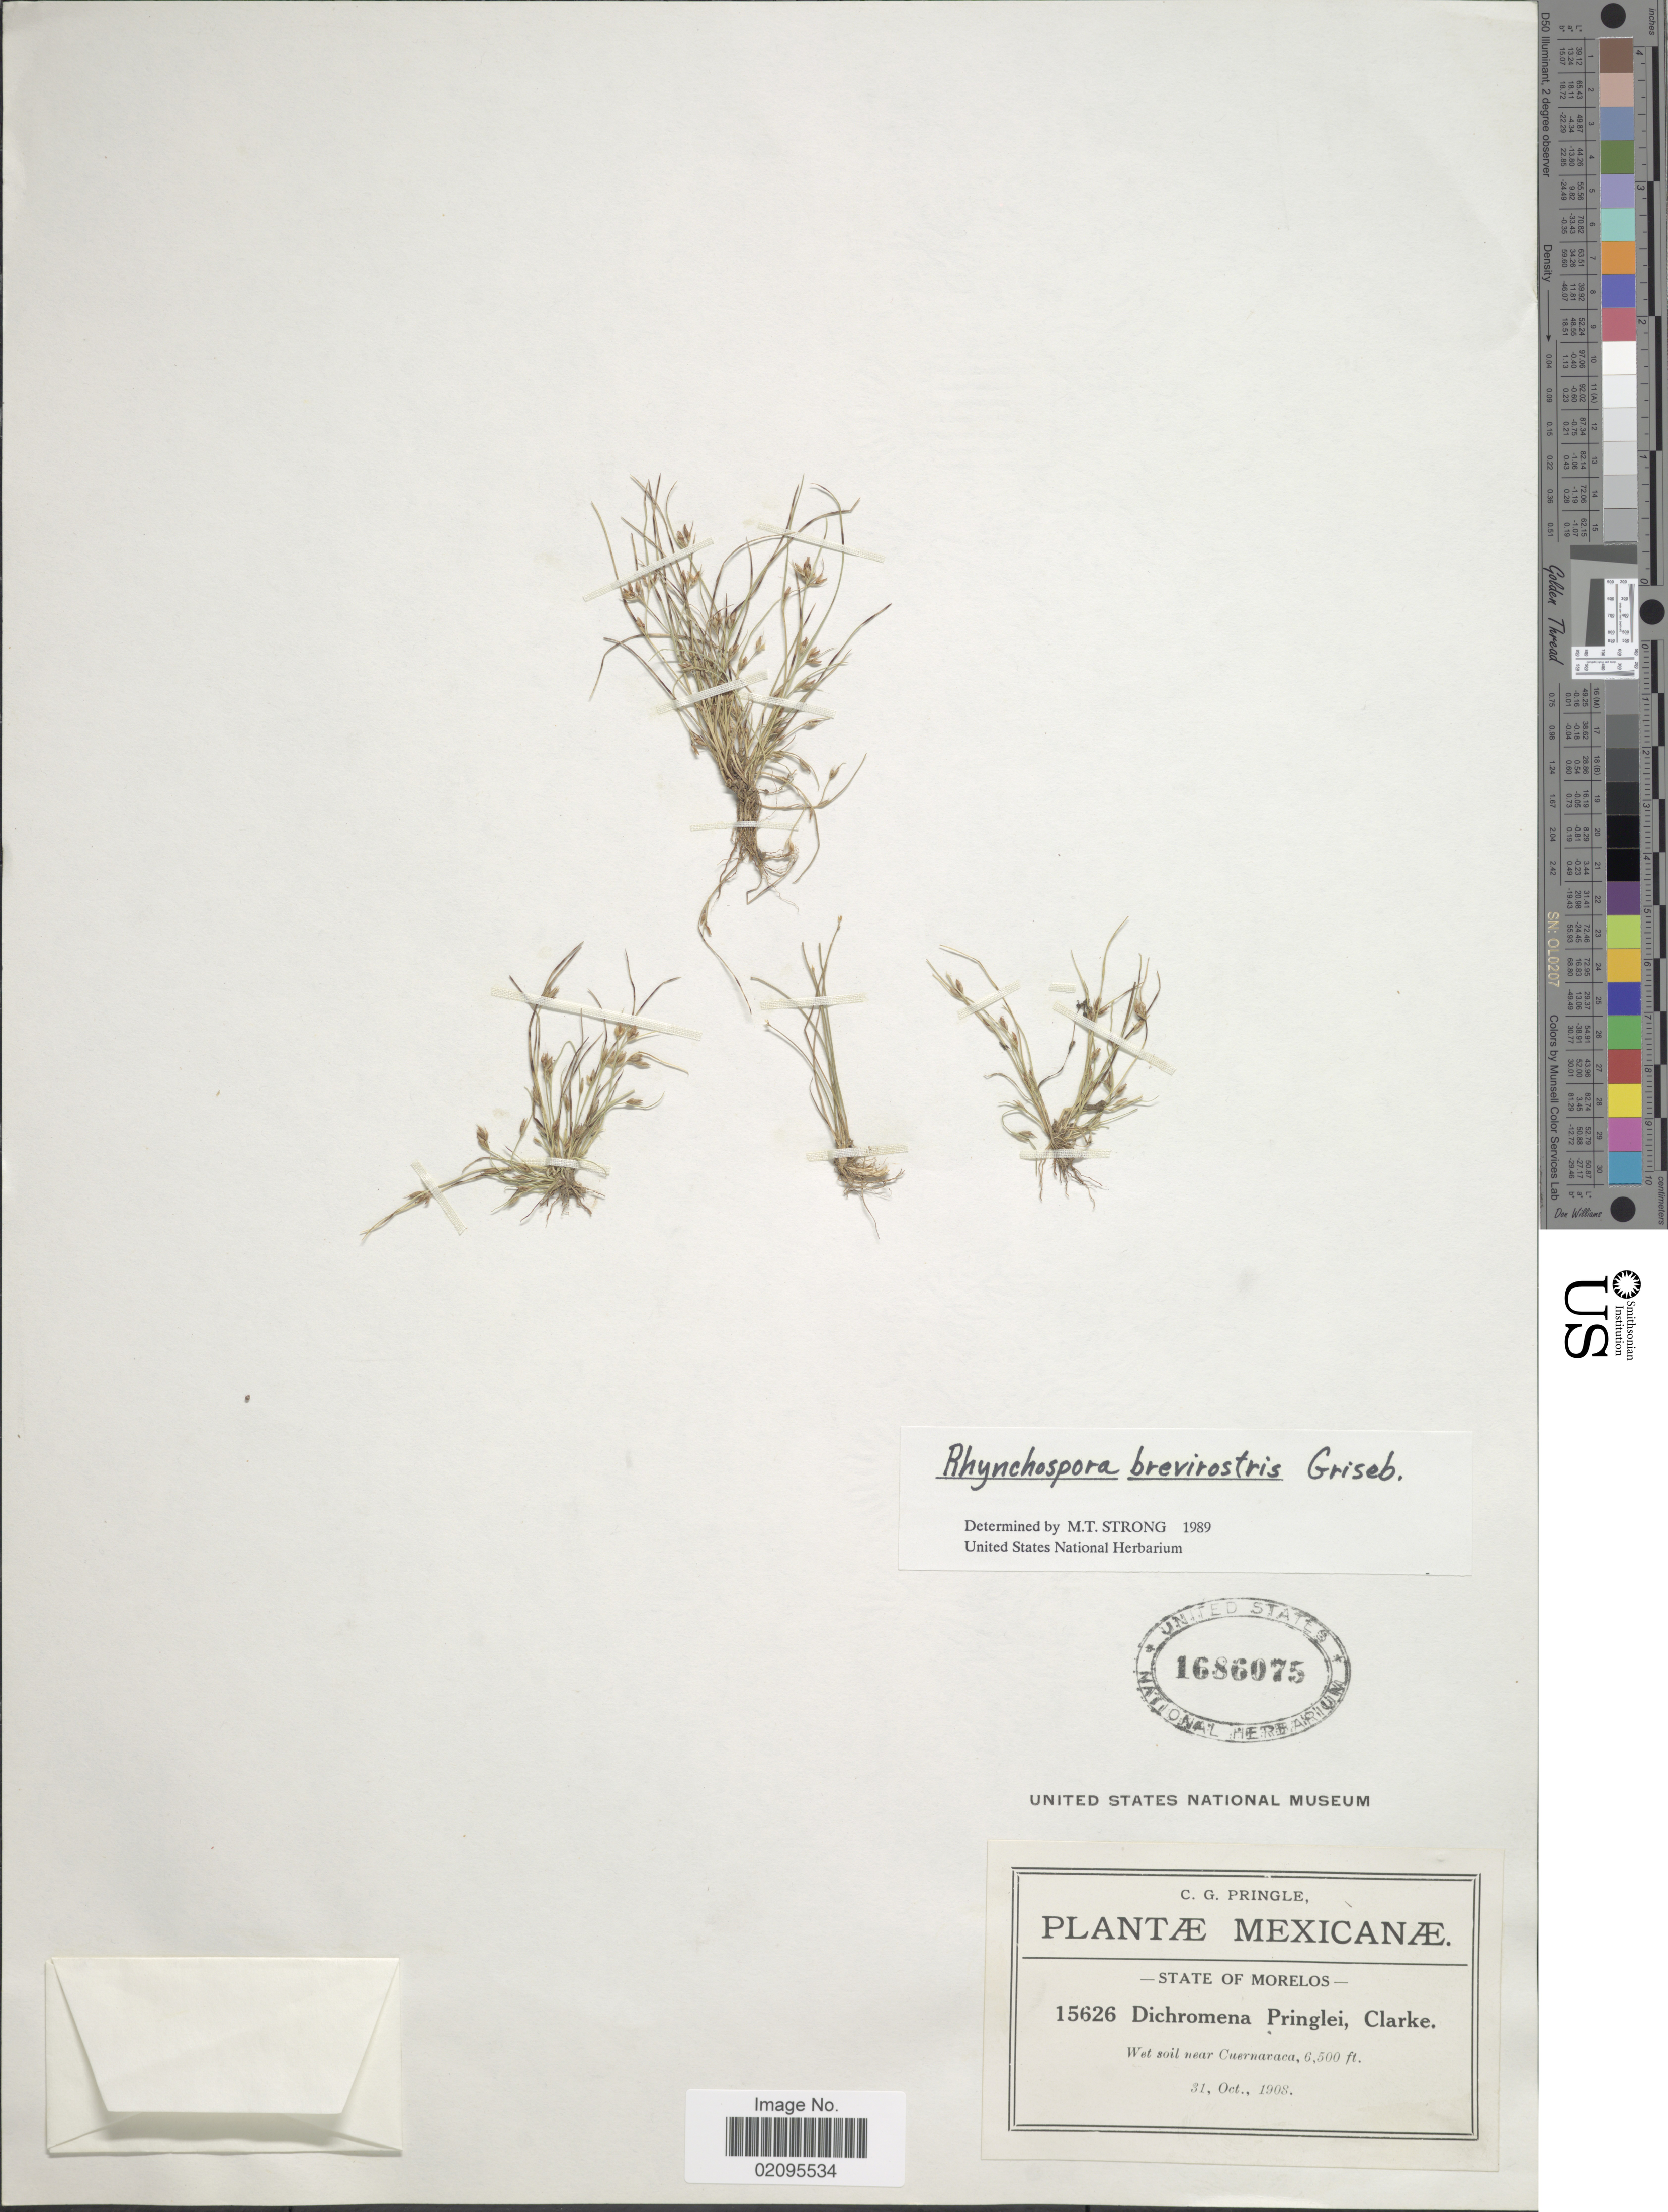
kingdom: Plantae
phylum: Tracheophyta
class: Liliopsida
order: Poales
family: Cyperaceae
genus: Rhynchospora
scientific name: Rhynchospora brevirostris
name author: Griseb.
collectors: C. G. Pringle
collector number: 15626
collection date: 1908-10-31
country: Mexico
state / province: Morelos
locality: Wet soil near Cuernavaca.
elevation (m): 1981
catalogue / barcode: US 1686075